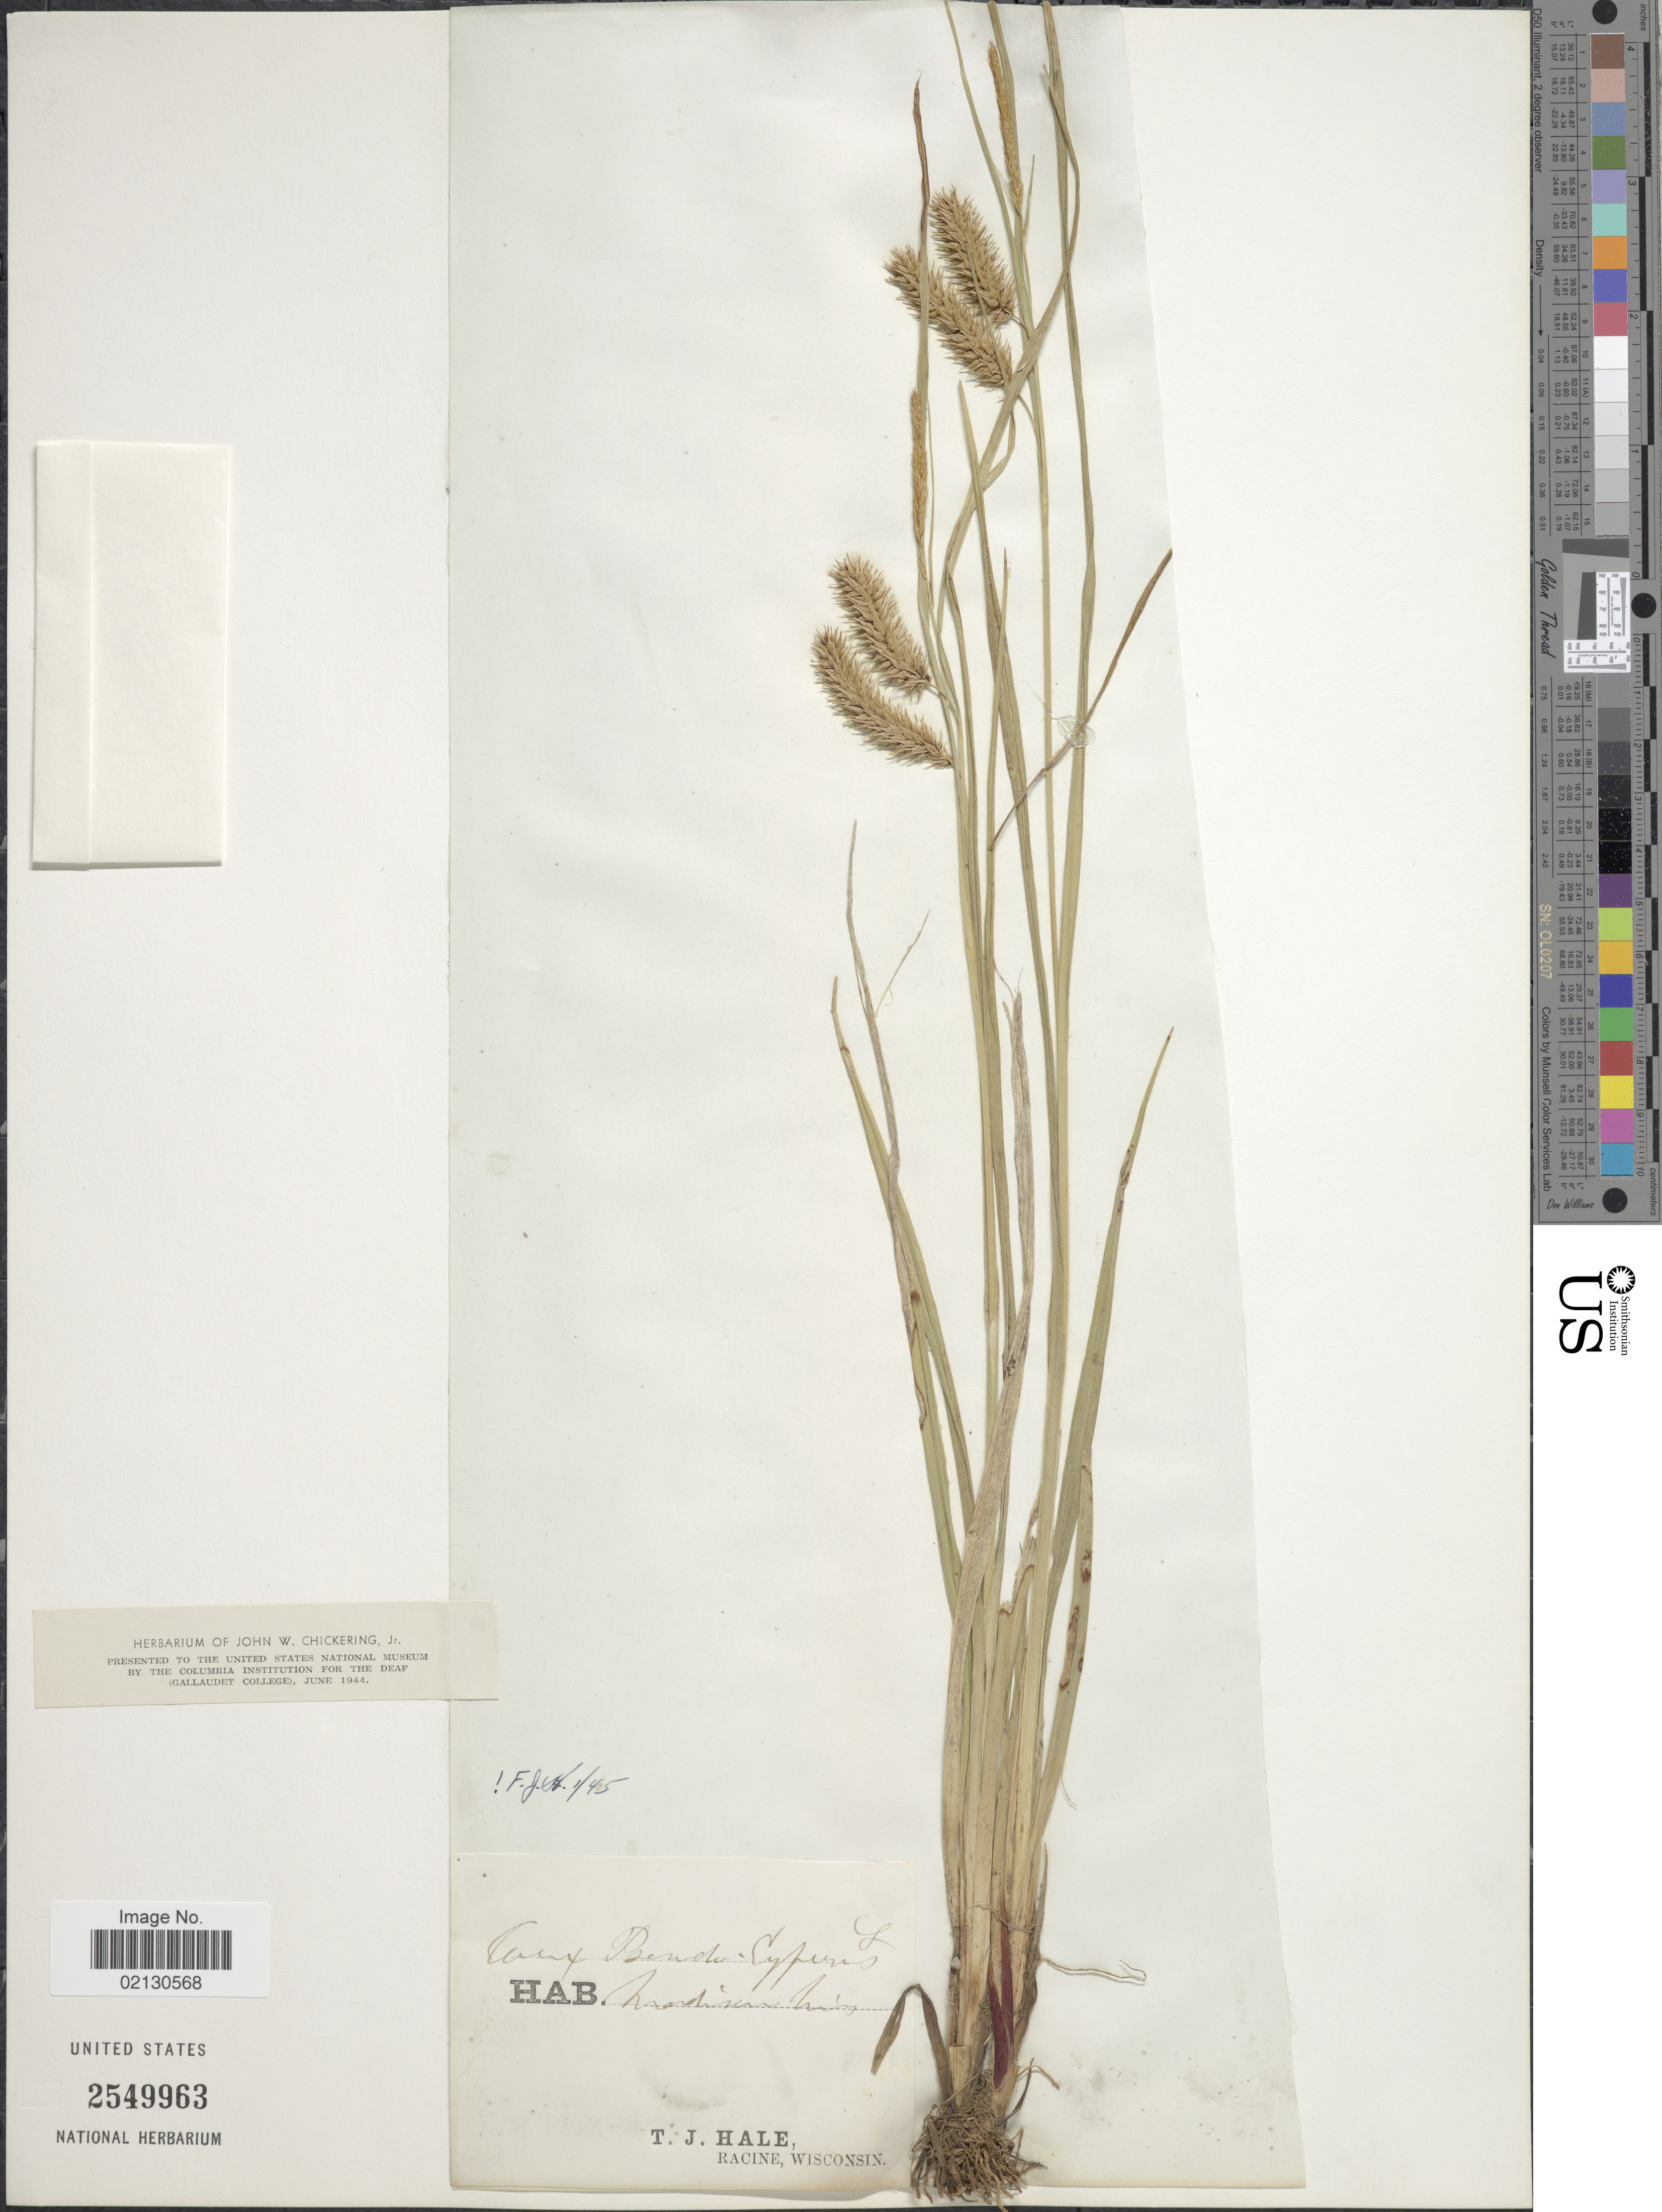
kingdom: Plantae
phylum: Tracheophyta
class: Liliopsida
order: Poales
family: Cyperaceae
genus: Carex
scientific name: Carex pseudocyperus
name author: L.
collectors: T. Hale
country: United States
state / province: Wisconsin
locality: Madison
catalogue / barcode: US 2549963